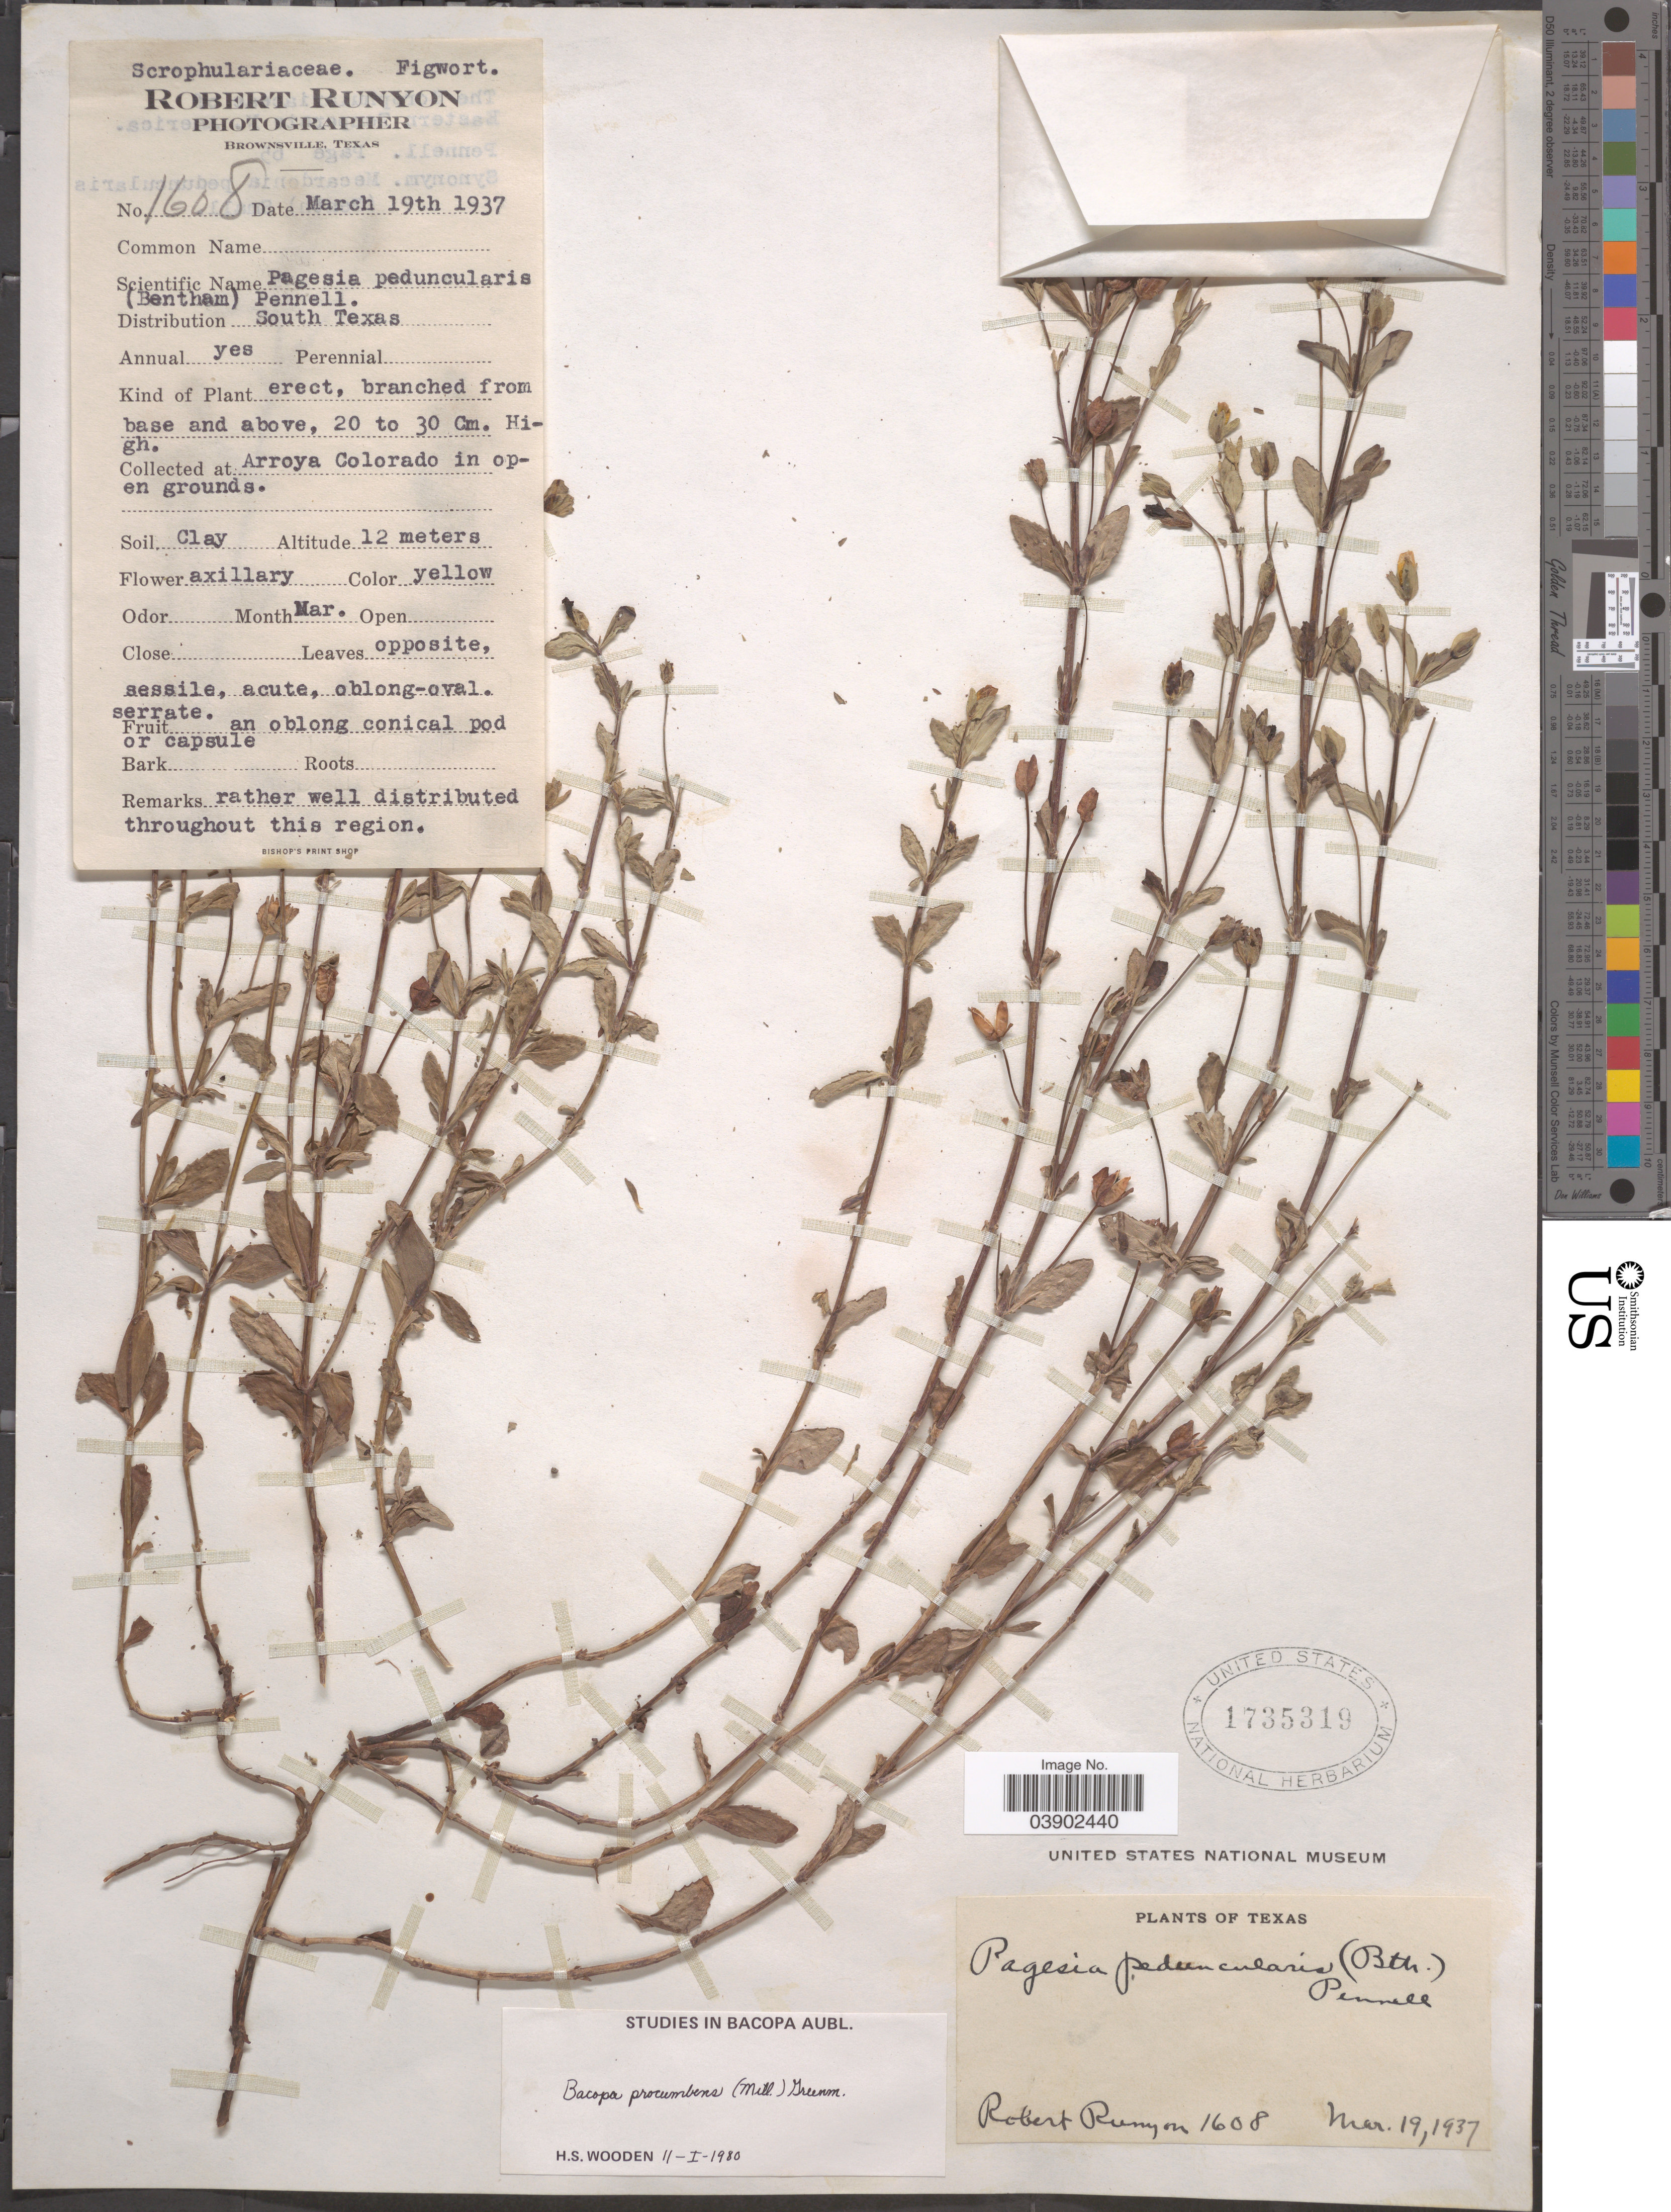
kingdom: Plantae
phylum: Tracheophyta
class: Magnoliopsida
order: Lamiales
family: Plantaginaceae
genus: Mecardonia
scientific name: Mecardonia procumbens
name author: (Mill.) Small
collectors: R. Runyon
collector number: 1608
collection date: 1937-03-19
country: United States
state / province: Texas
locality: Arroya Colorado in open grounds.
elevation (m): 12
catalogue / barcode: US 1735319